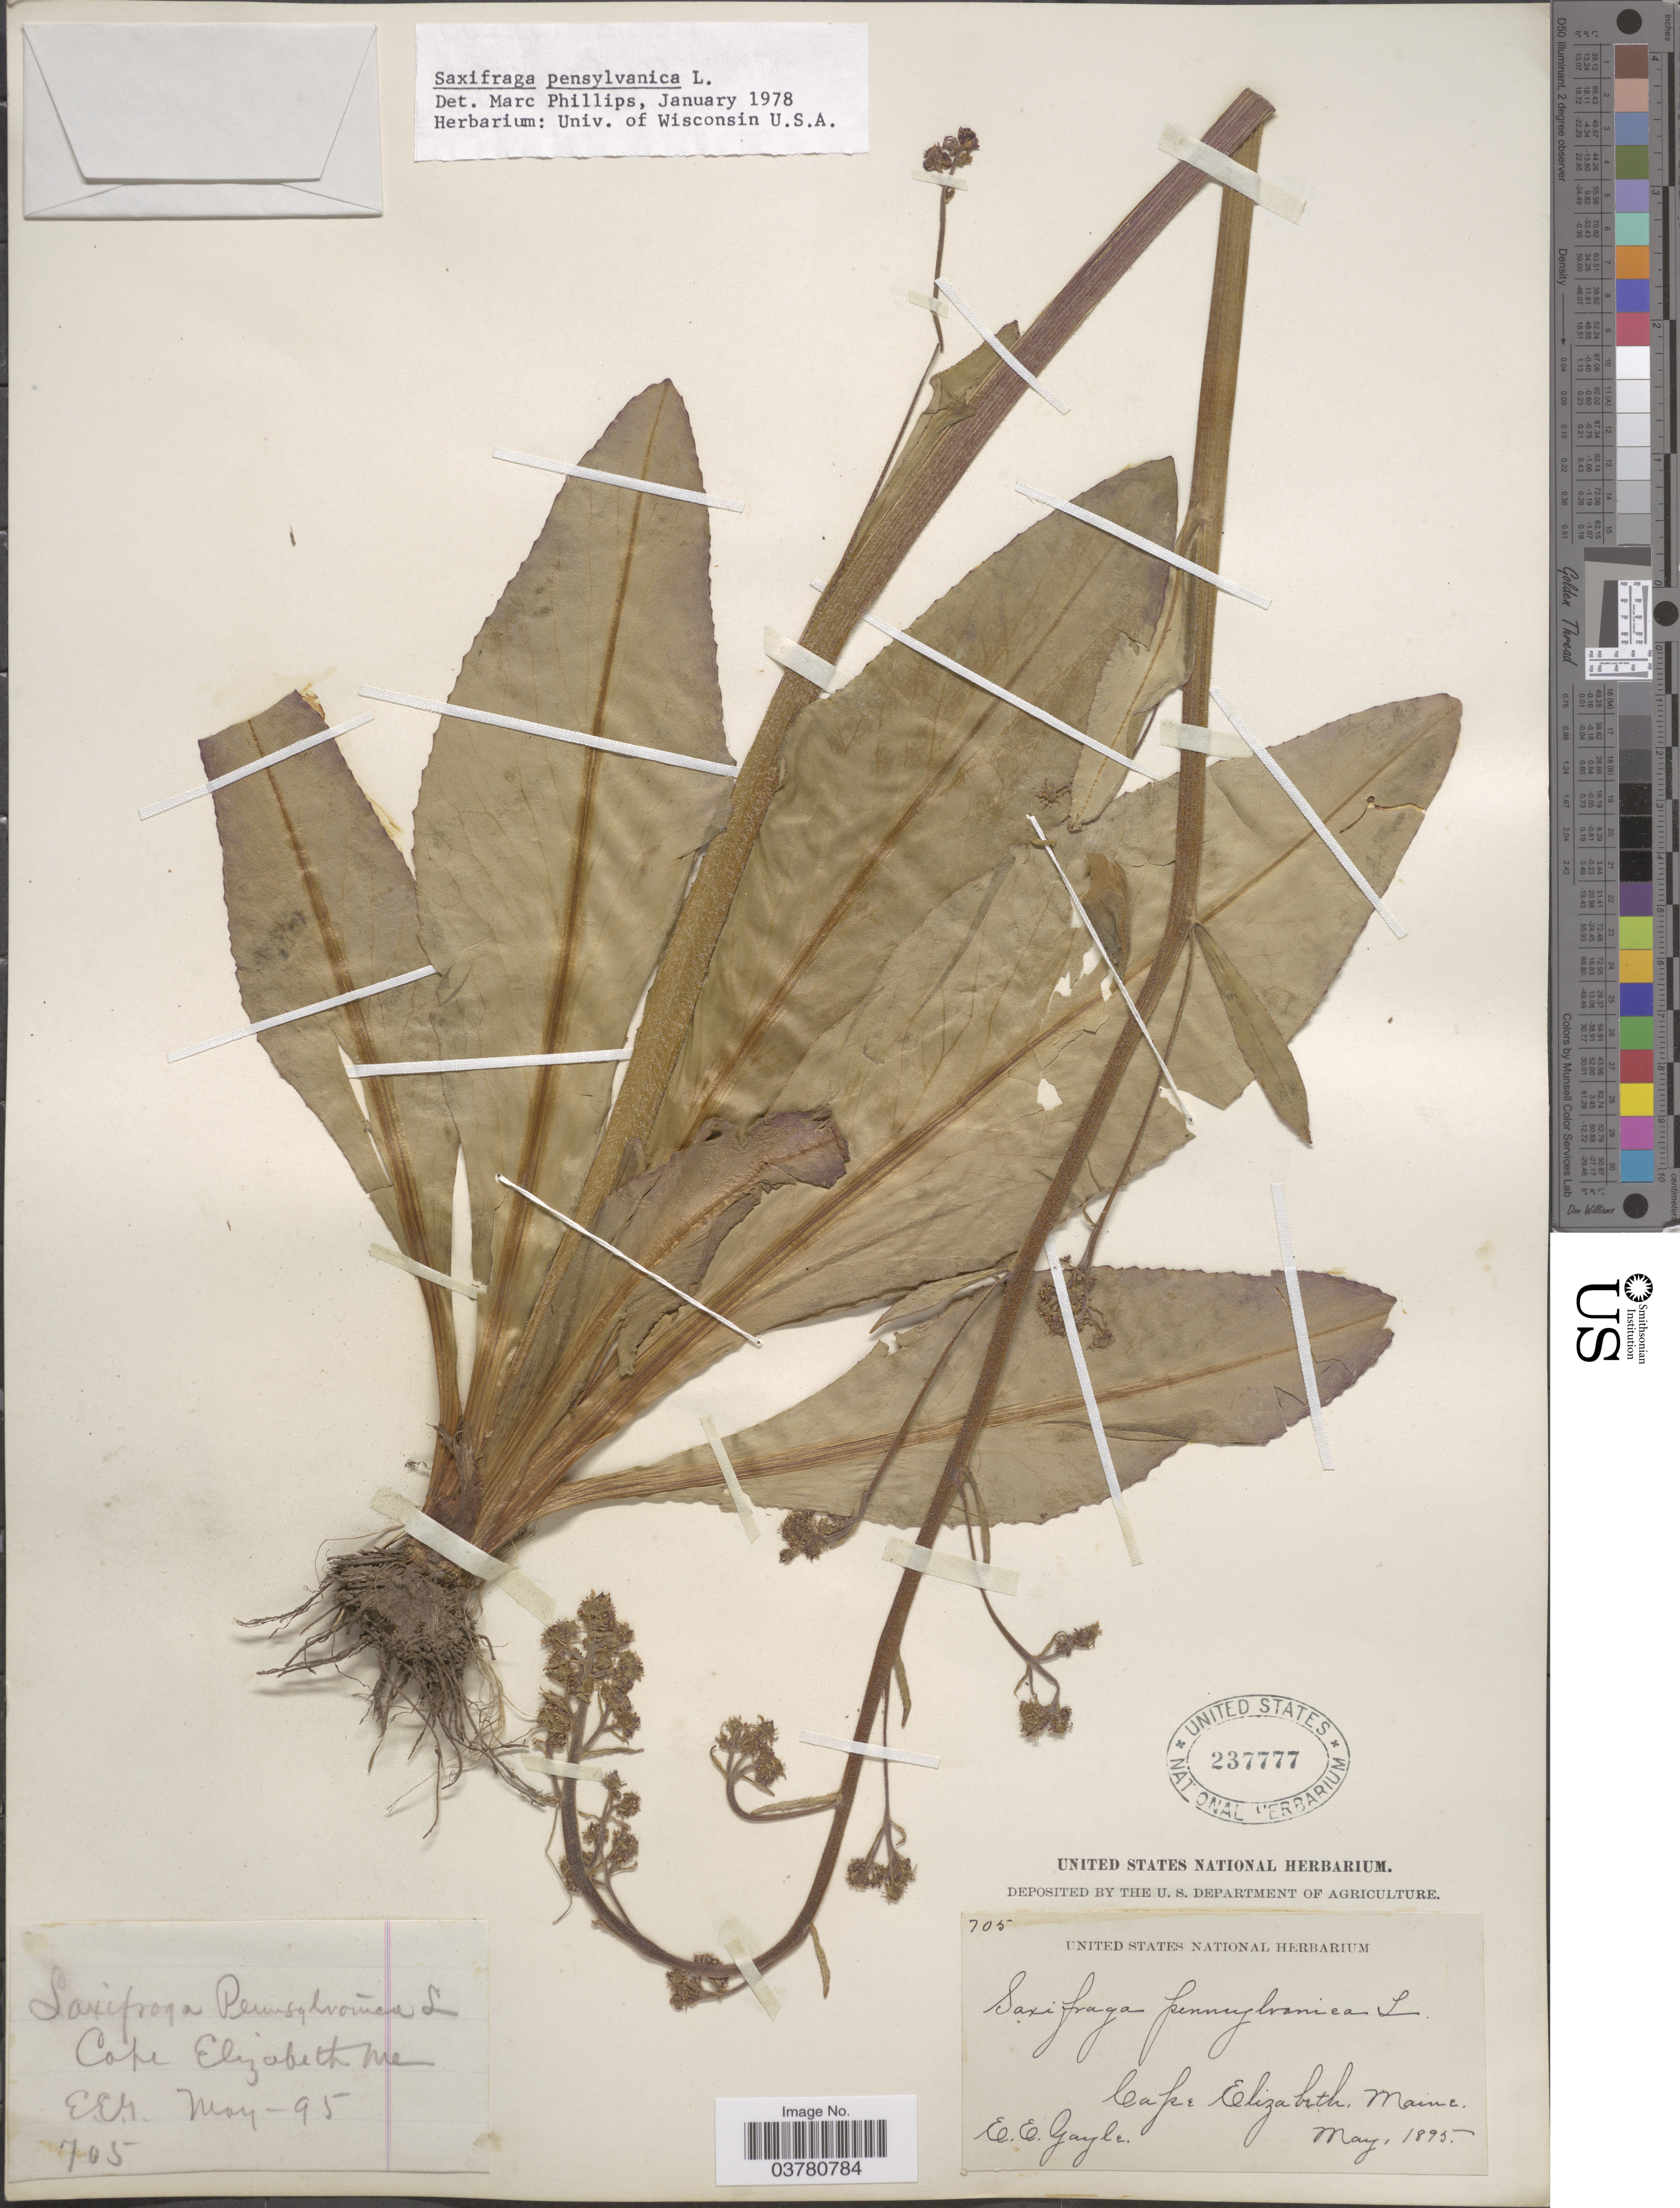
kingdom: Plantae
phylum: Tracheophyta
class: Magnoliopsida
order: Saxifragales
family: Saxifragaceae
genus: Micranthes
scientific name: Micranthes pensylvanica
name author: (L.) Haw.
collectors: E. Gayle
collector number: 705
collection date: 1895-05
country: United States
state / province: Maine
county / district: Cumberland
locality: Cape Elizabeth.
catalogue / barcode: US 237777